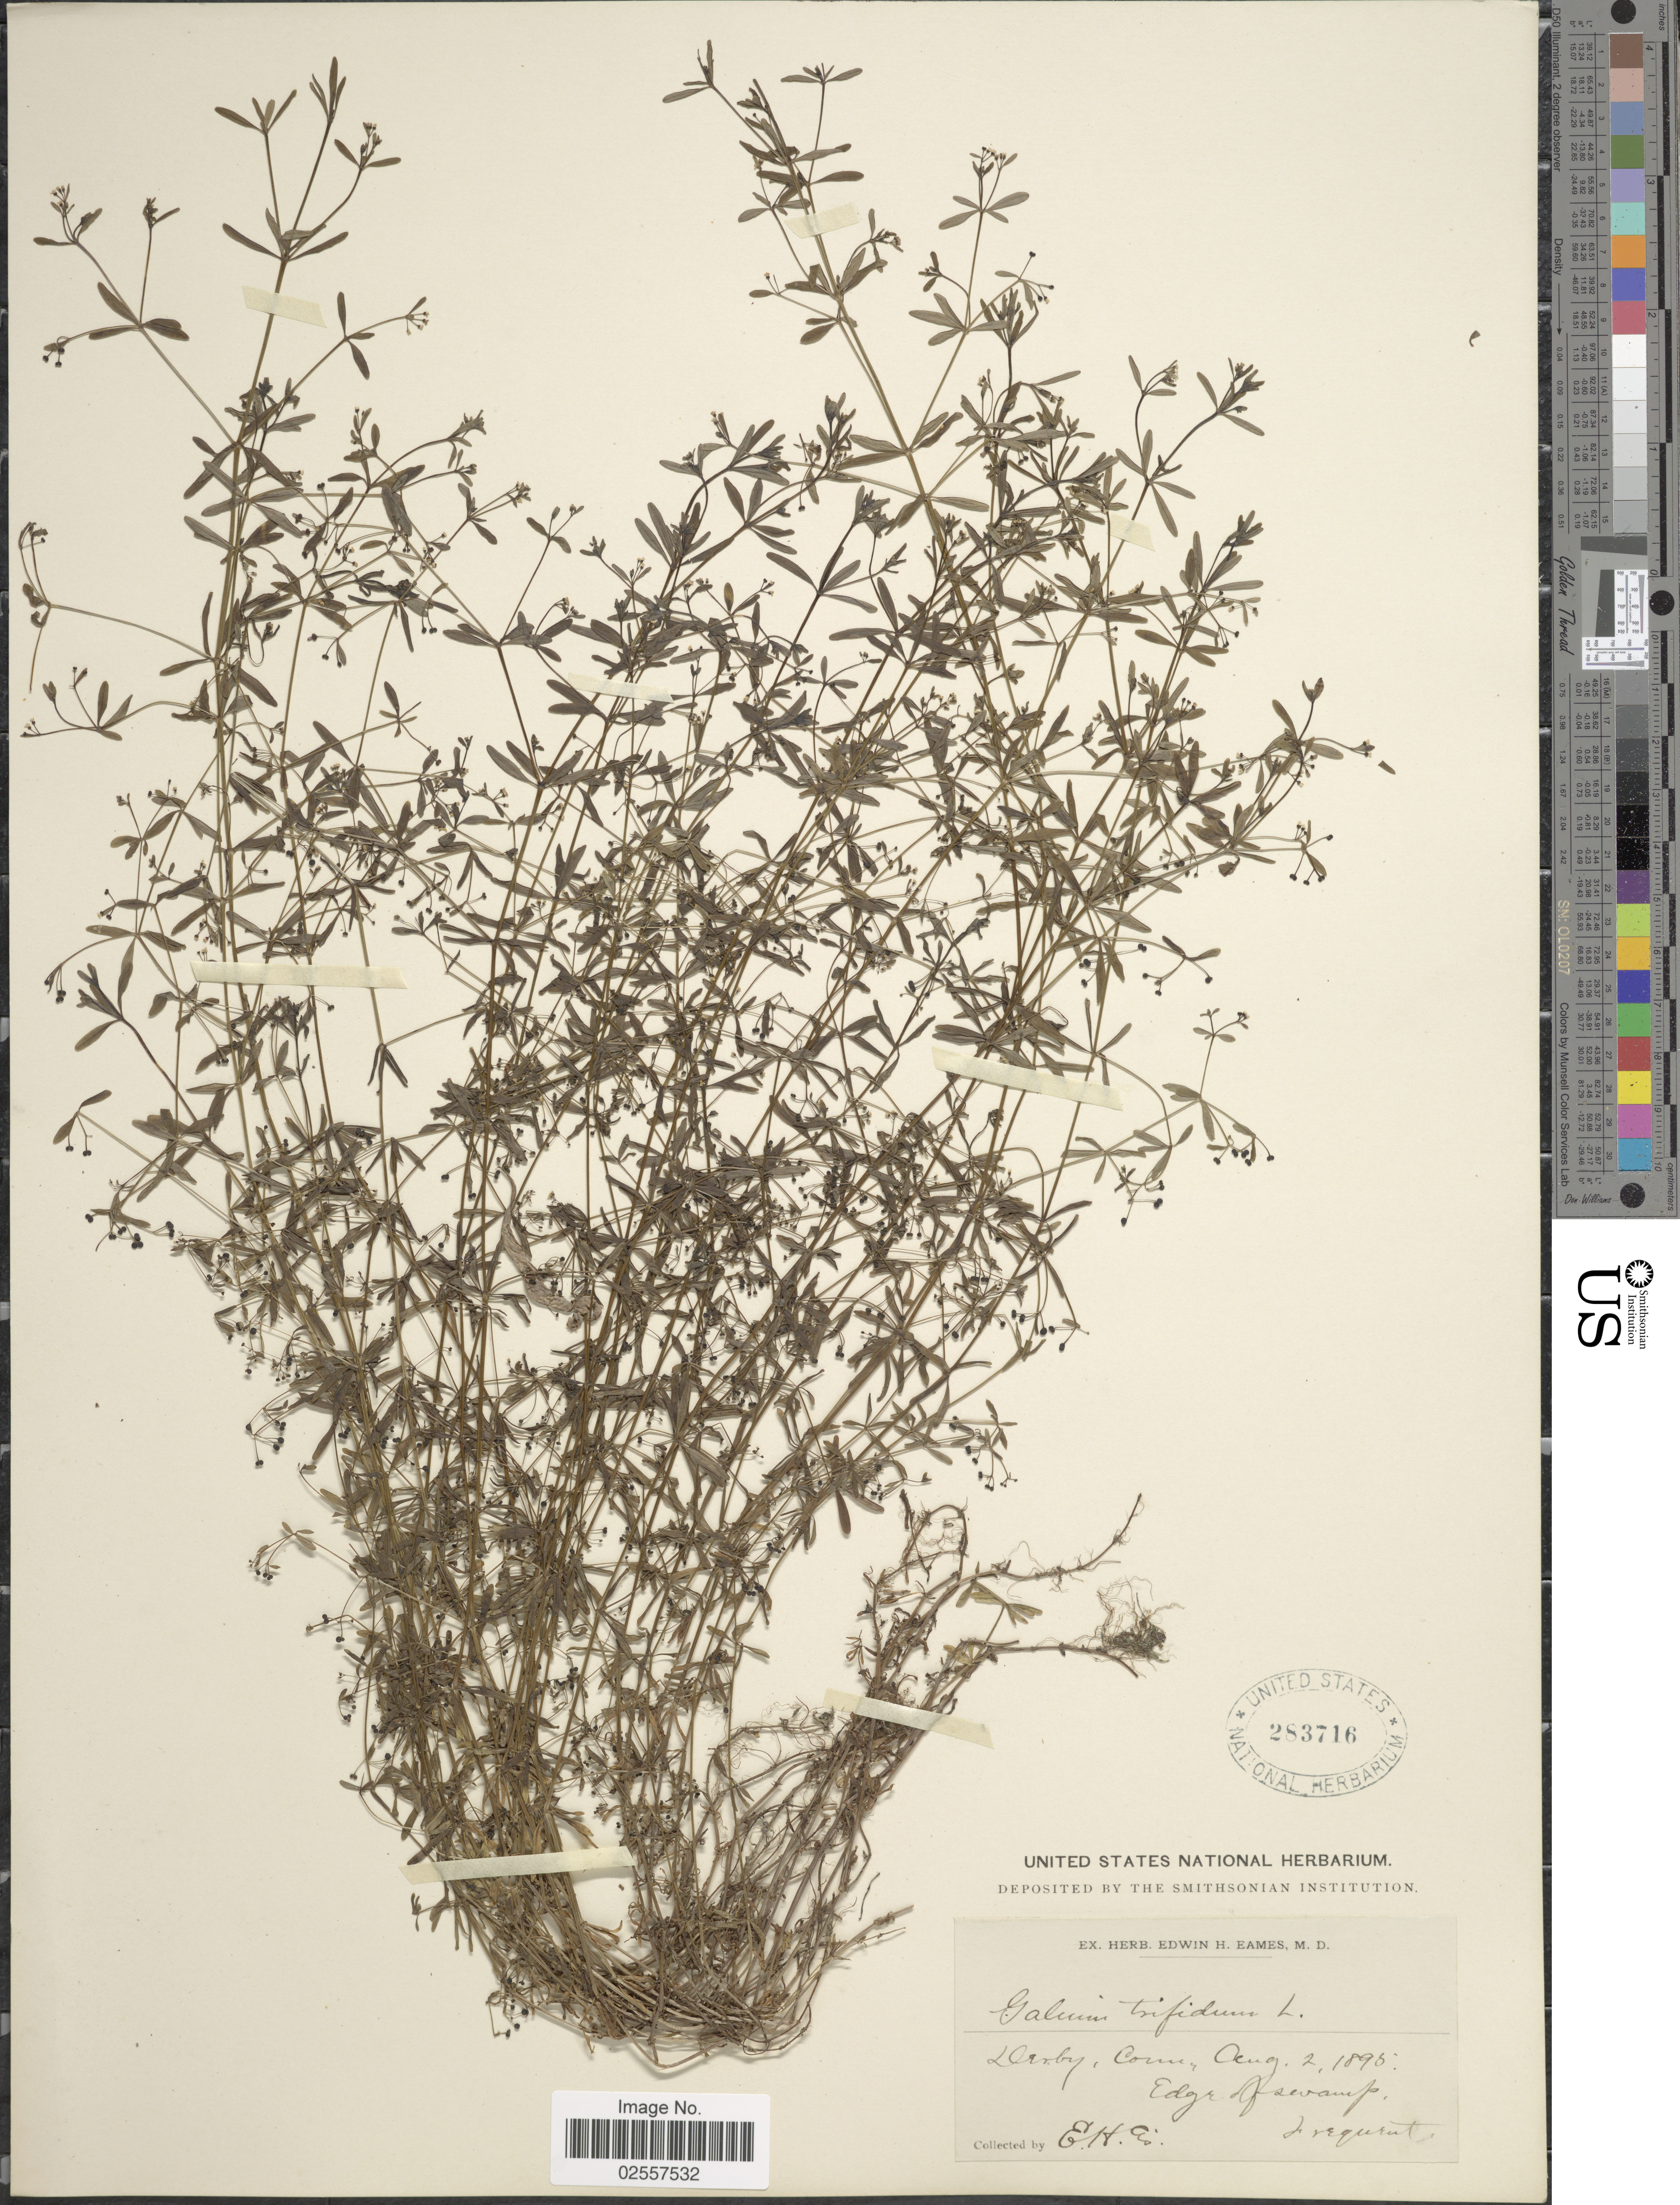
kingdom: Plantae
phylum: Tracheophyta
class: Magnoliopsida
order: Gentianales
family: Rubiaceae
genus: Galium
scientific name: Galium claytoni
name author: Michx.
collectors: E. H. Eames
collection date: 1895-08-02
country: United States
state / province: Connecticut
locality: Derby, Edge of swamp, Frequent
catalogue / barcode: US 283716